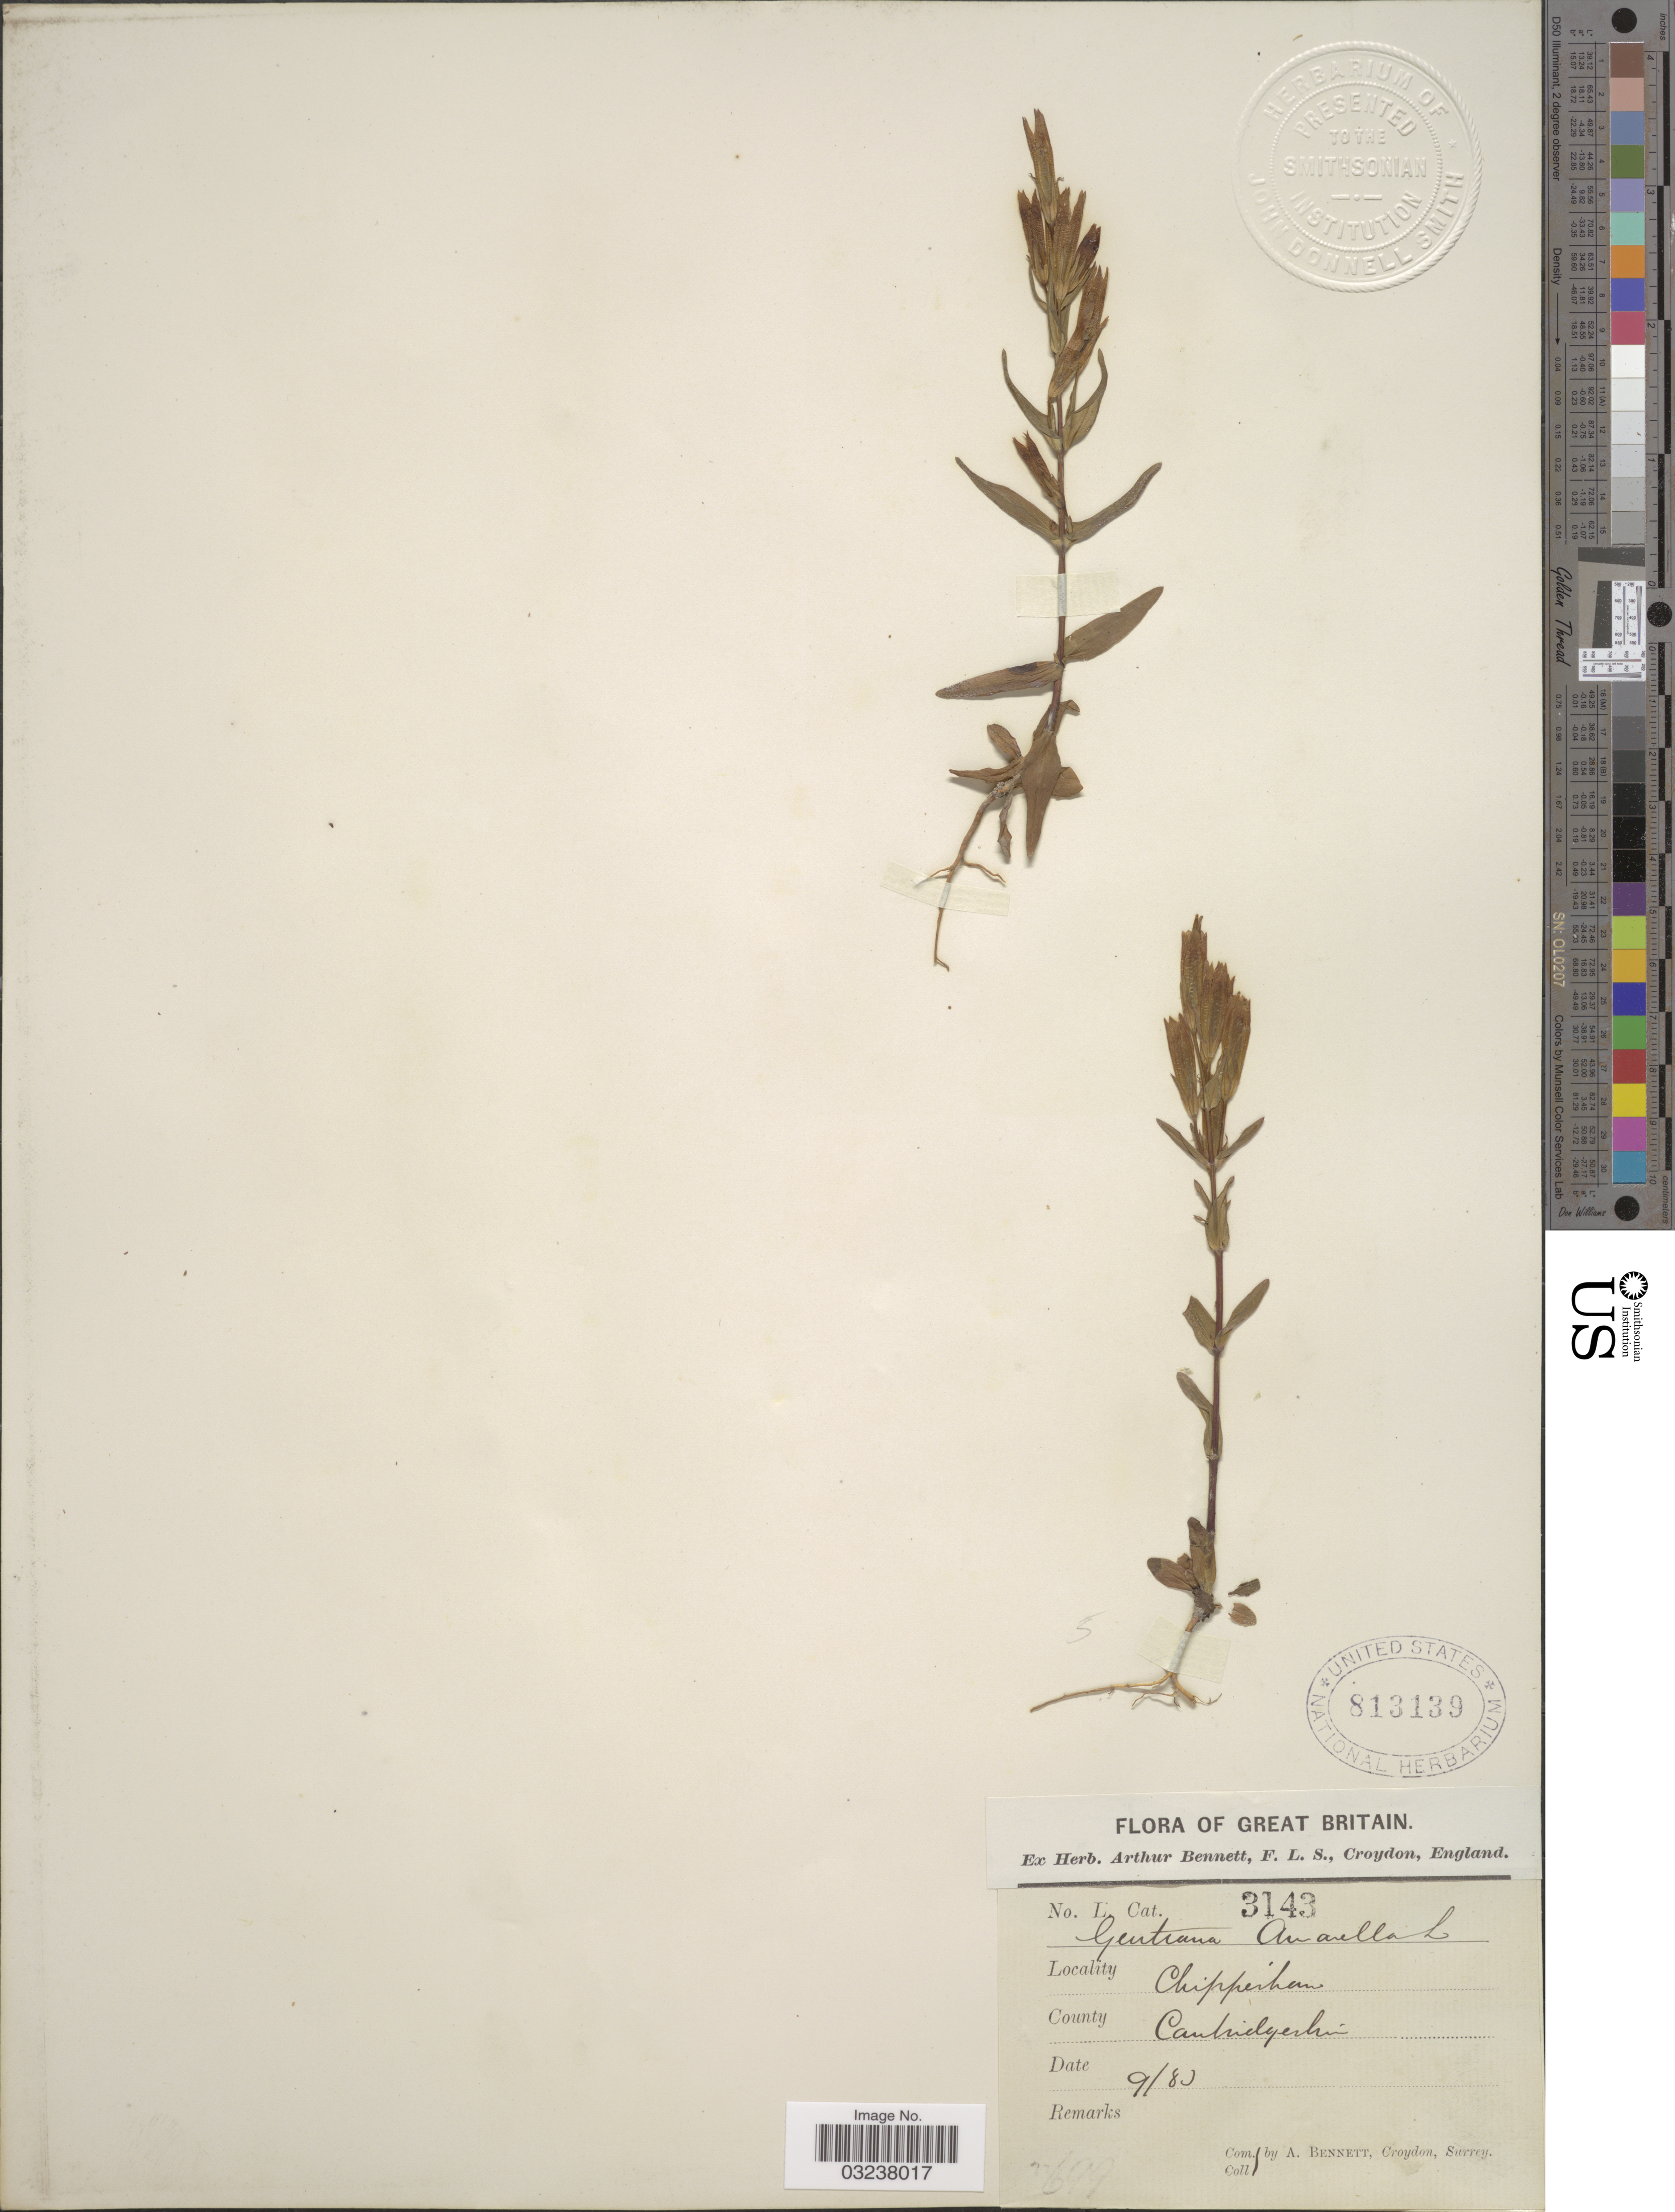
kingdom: Plantae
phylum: Tracheophyta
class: Magnoliopsida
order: Gentianales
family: Gentianaceae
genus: Gentianella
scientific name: Gentianella amarella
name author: (L.) Börner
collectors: A. Bennett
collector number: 3143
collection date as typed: Transcribed d/m/y: /9/83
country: United Kingdom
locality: Great Britain. Chipperham. County Cambridgeshire.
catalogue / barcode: US 813139